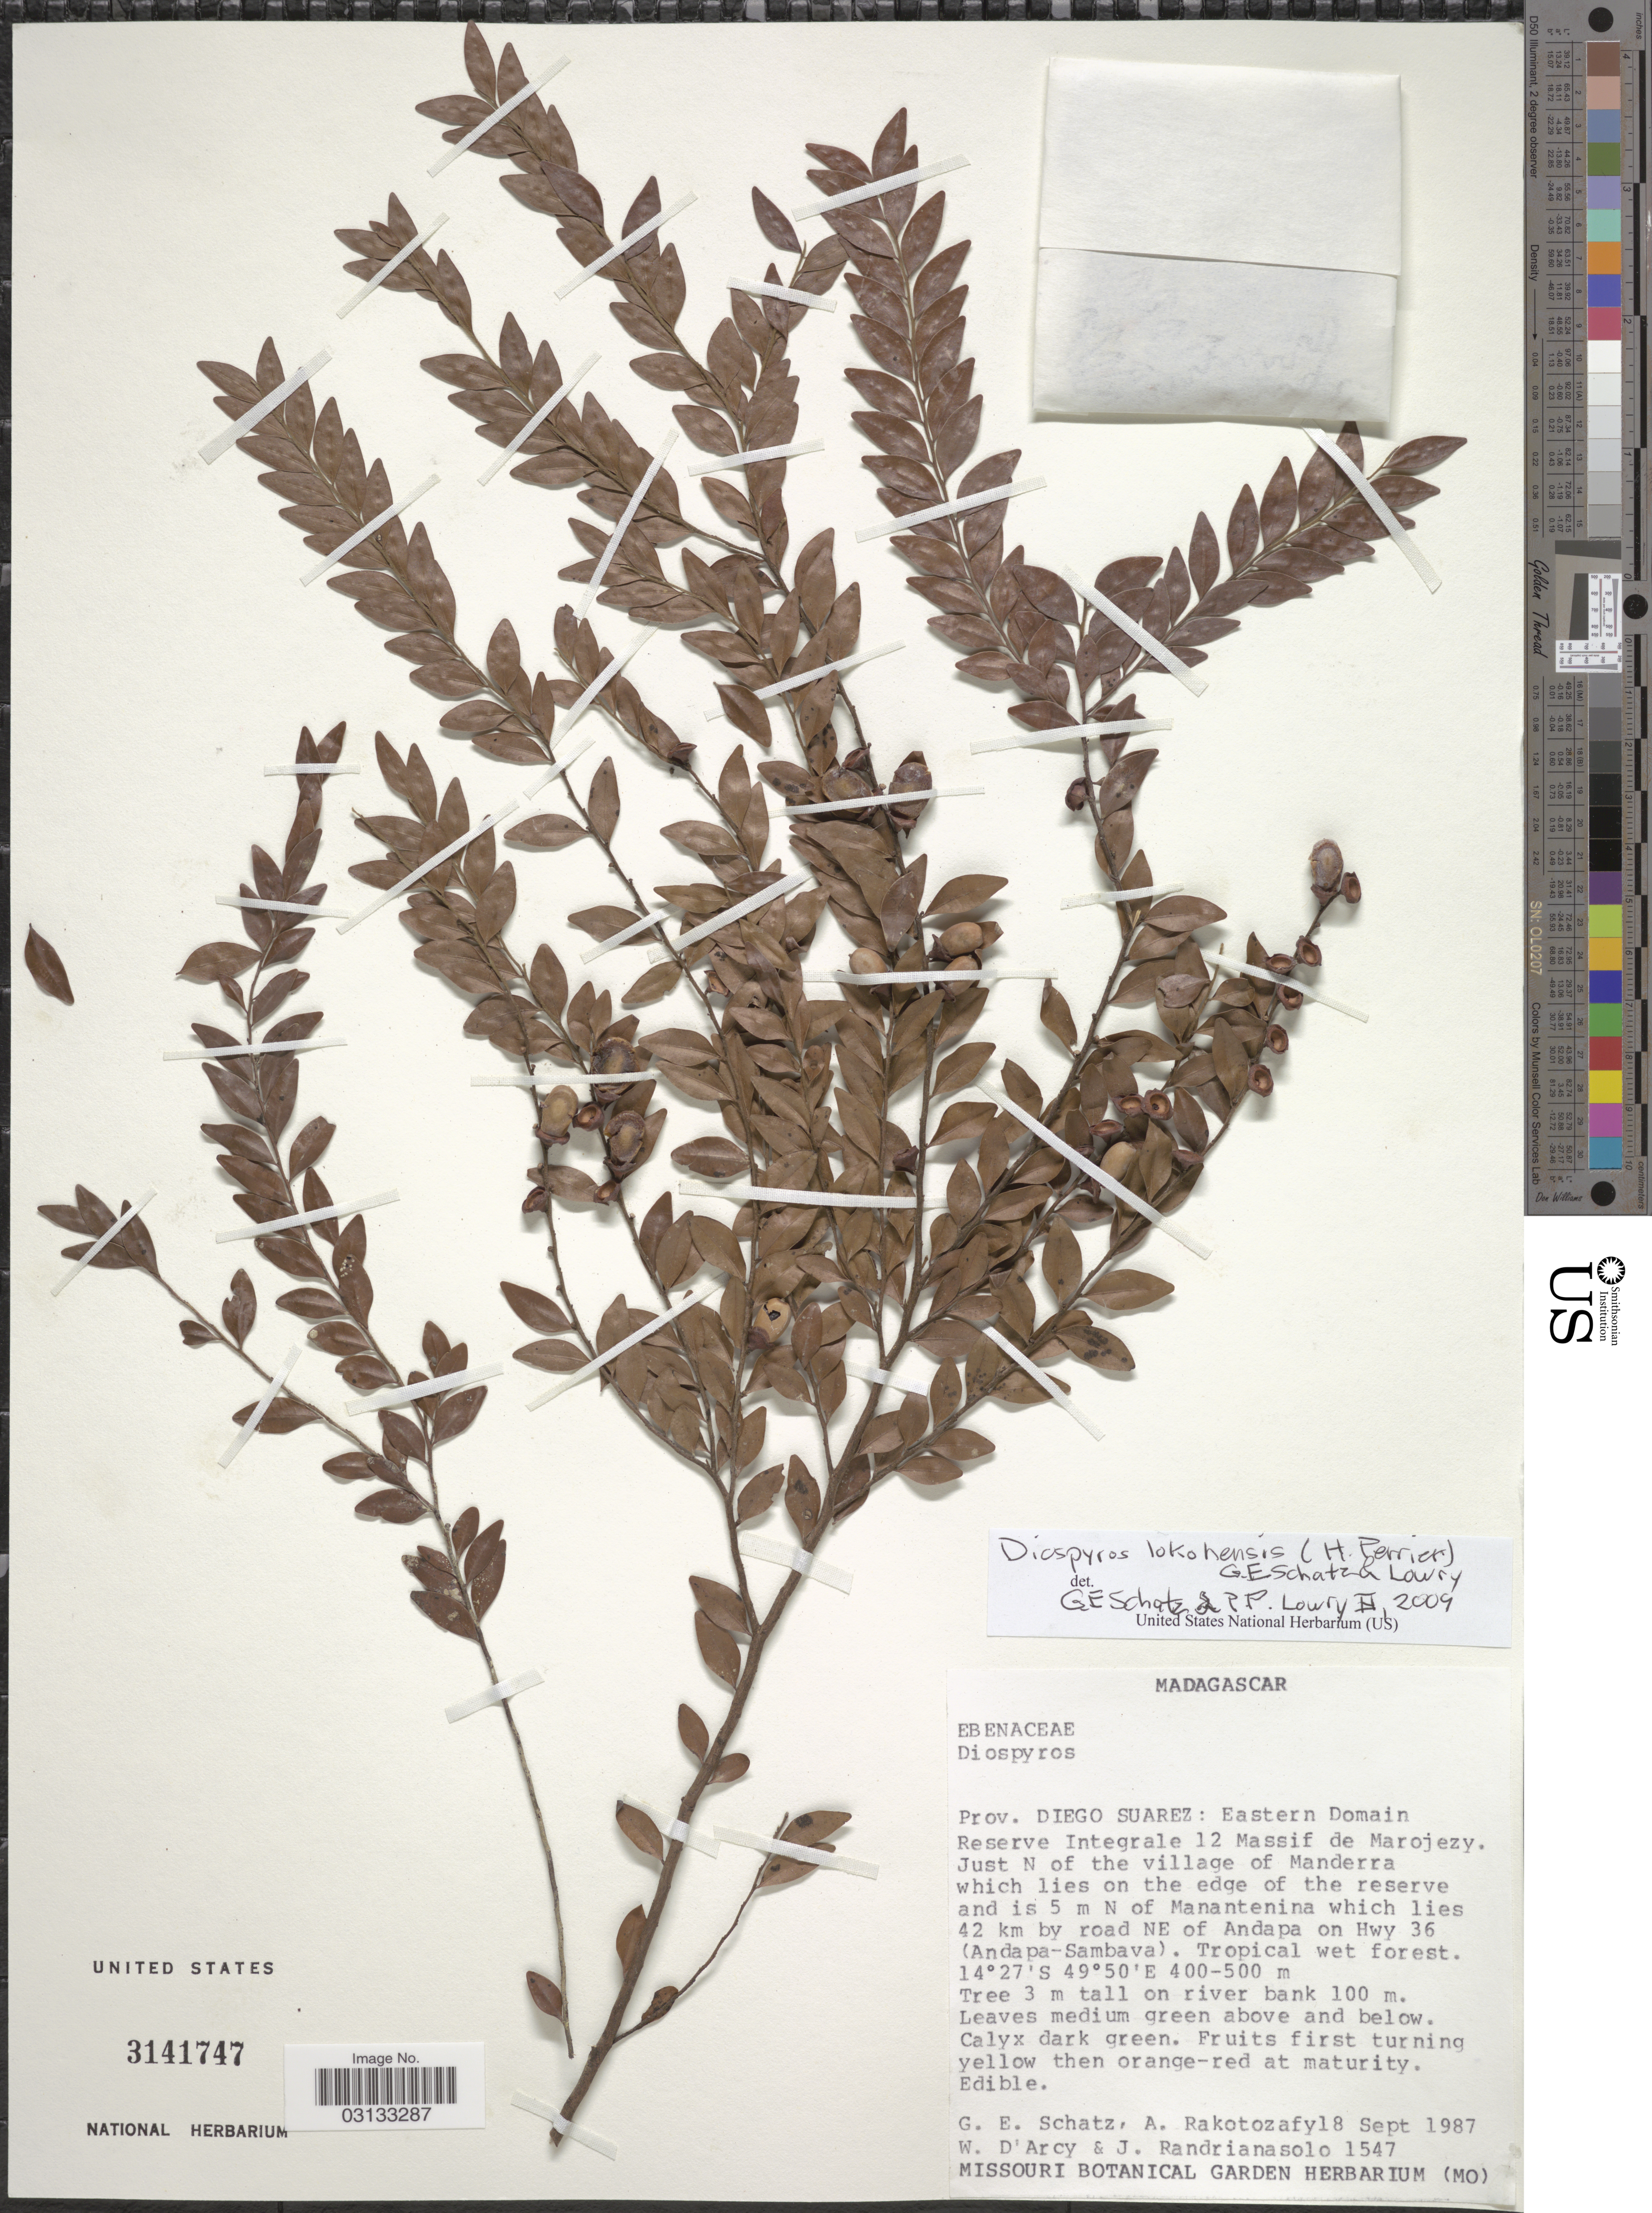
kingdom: Plantae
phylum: Tracheophyta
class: Magnoliopsida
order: Ericales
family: Ebenaceae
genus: Diospyros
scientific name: Diospyros lokohensis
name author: (H. Perrier) G.E. Schatz & Lowry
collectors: G. Schatz, A. Rakotozafy, W. G. D'Arcy & J. Randrianasolo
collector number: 1547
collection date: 1987-09-18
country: Madagascar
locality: Prov. Diego Suarez: Eastern Domain Reserve Integrale 12 Massif de Marojezy. Just N of the village of Manderra which lies on the edge of the reserve and is 5 m N of Manantenina which lies 42 km by road NE of Andapa on Hwy 36 (Andapa-Sambava).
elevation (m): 400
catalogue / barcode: US 3141747